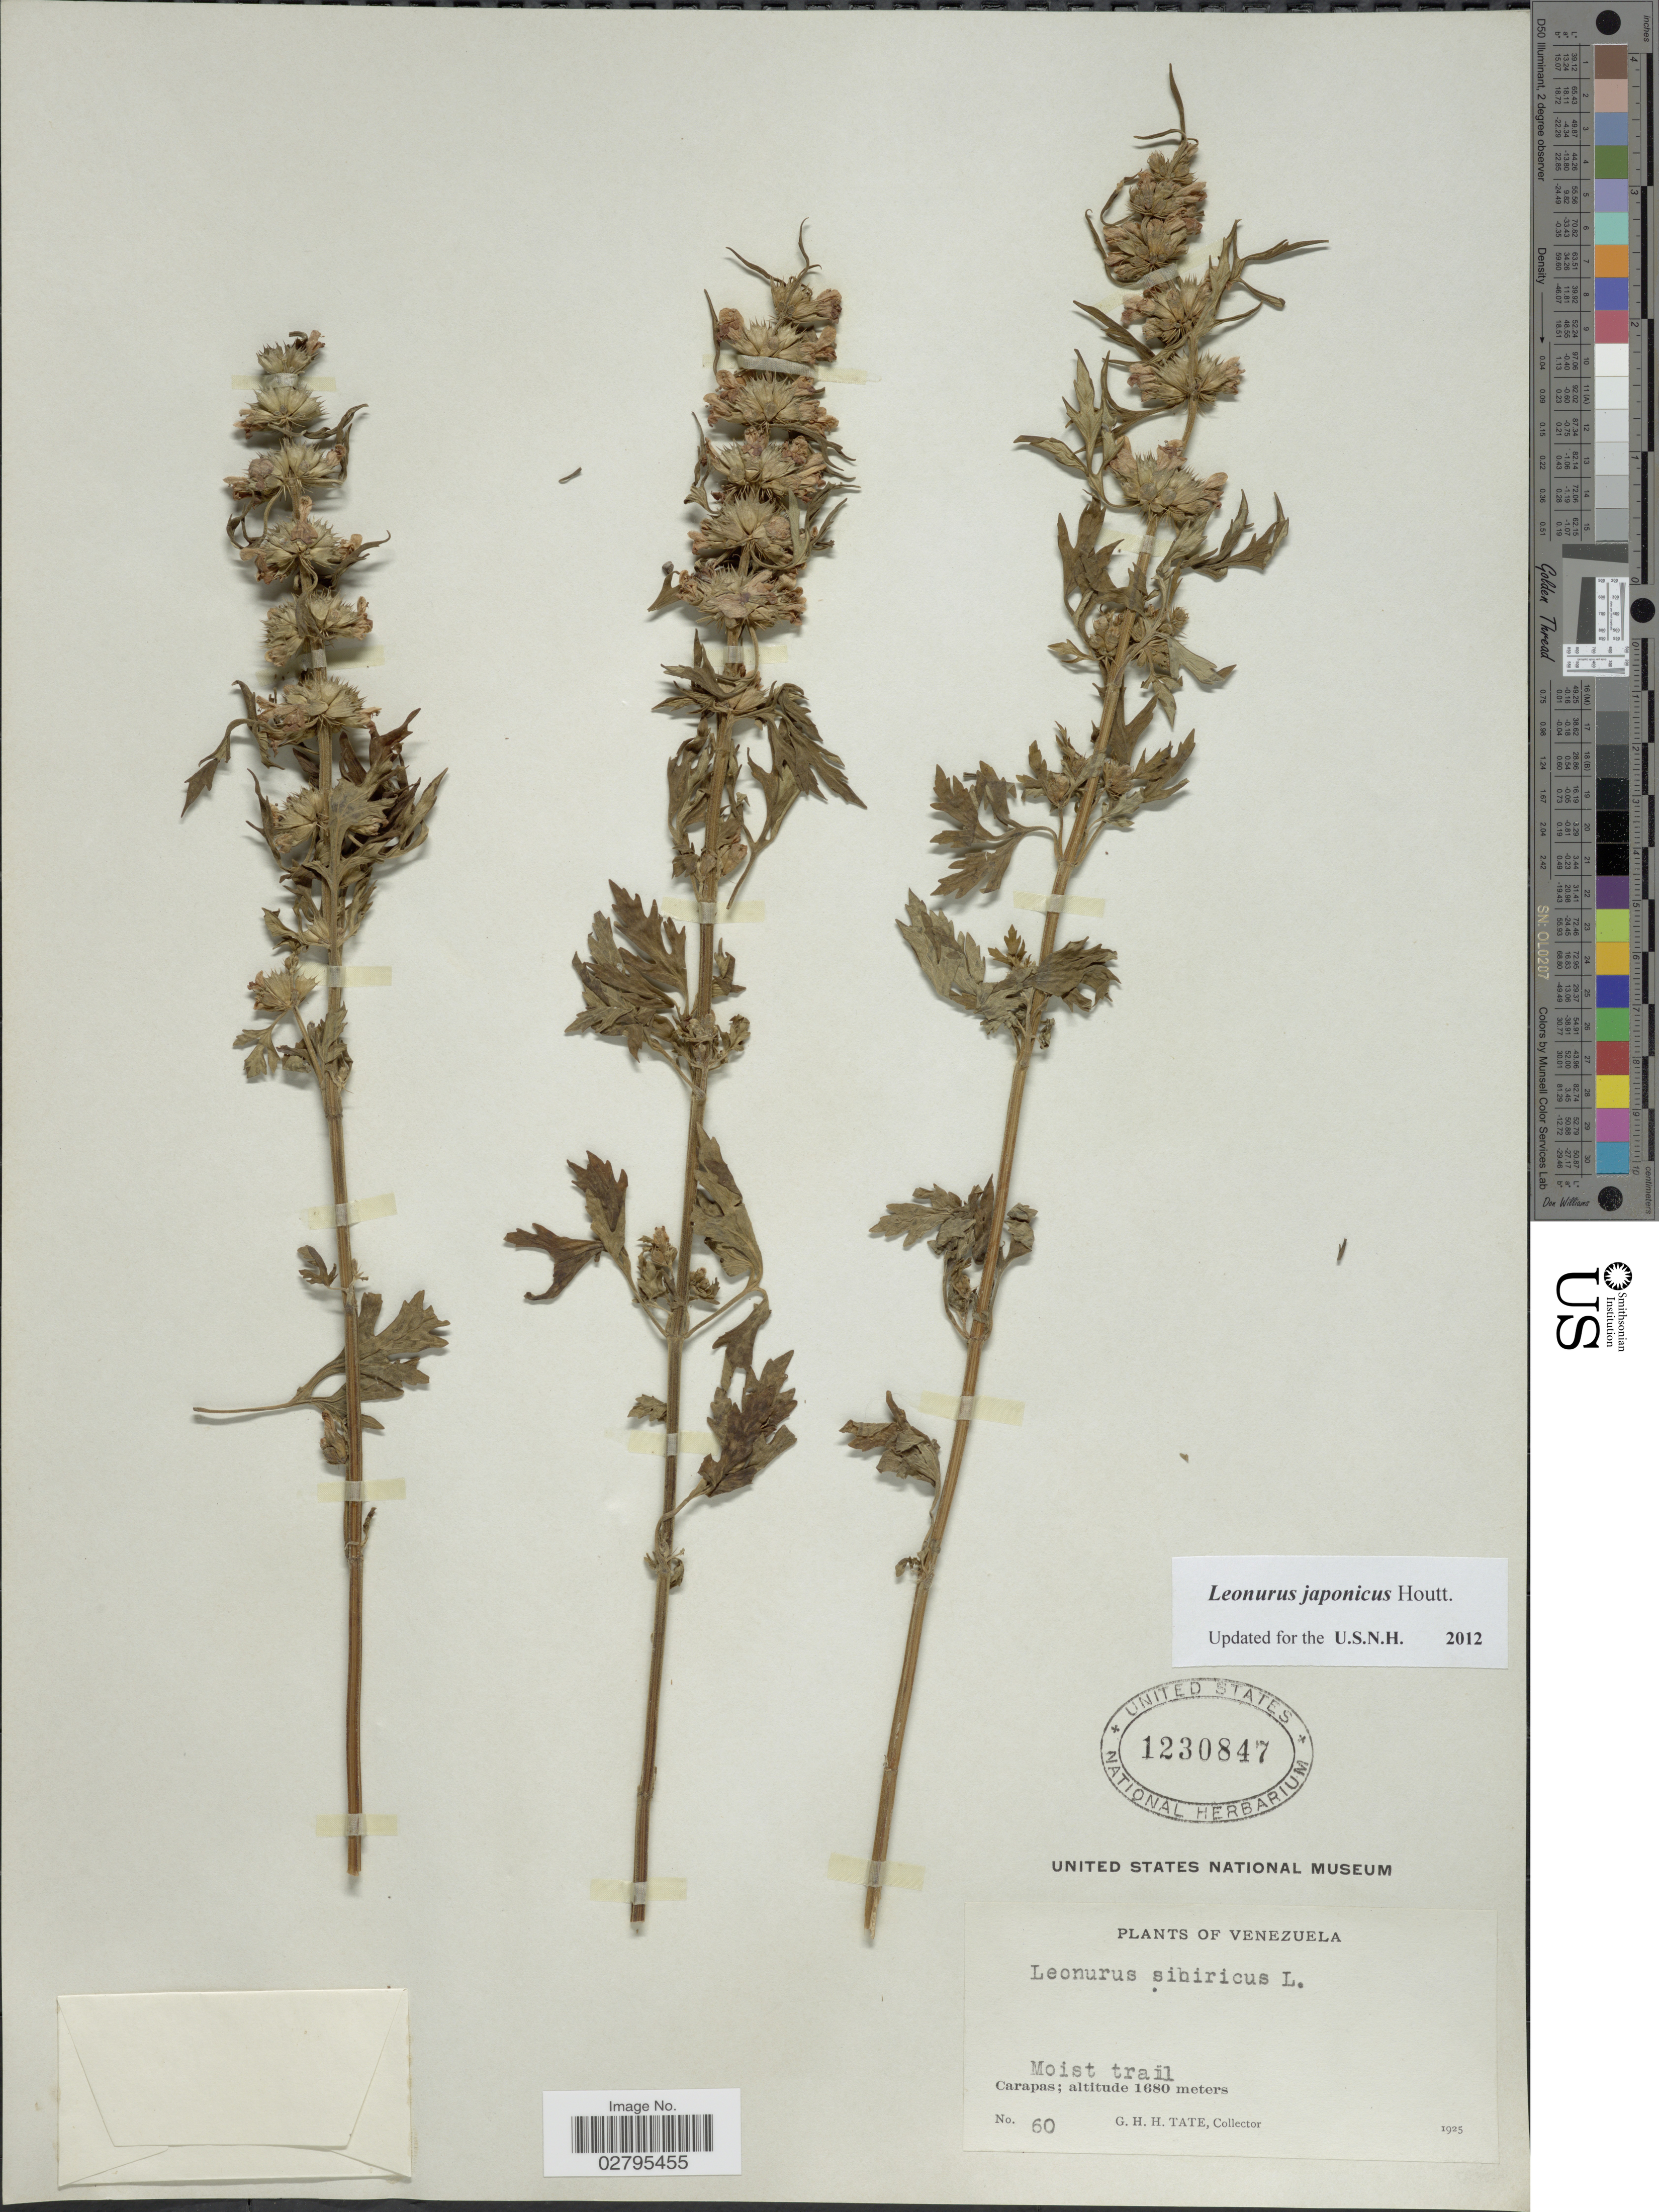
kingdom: Plantae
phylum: Tracheophyta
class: Magnoliopsida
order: Lamiales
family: Lamiaceae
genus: Leonurus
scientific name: Leonurus japonicus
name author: Houtt.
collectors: G. H. H.Tate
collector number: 60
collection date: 1925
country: Venezuela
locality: Carapas.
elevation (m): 1680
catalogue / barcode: US 1230847